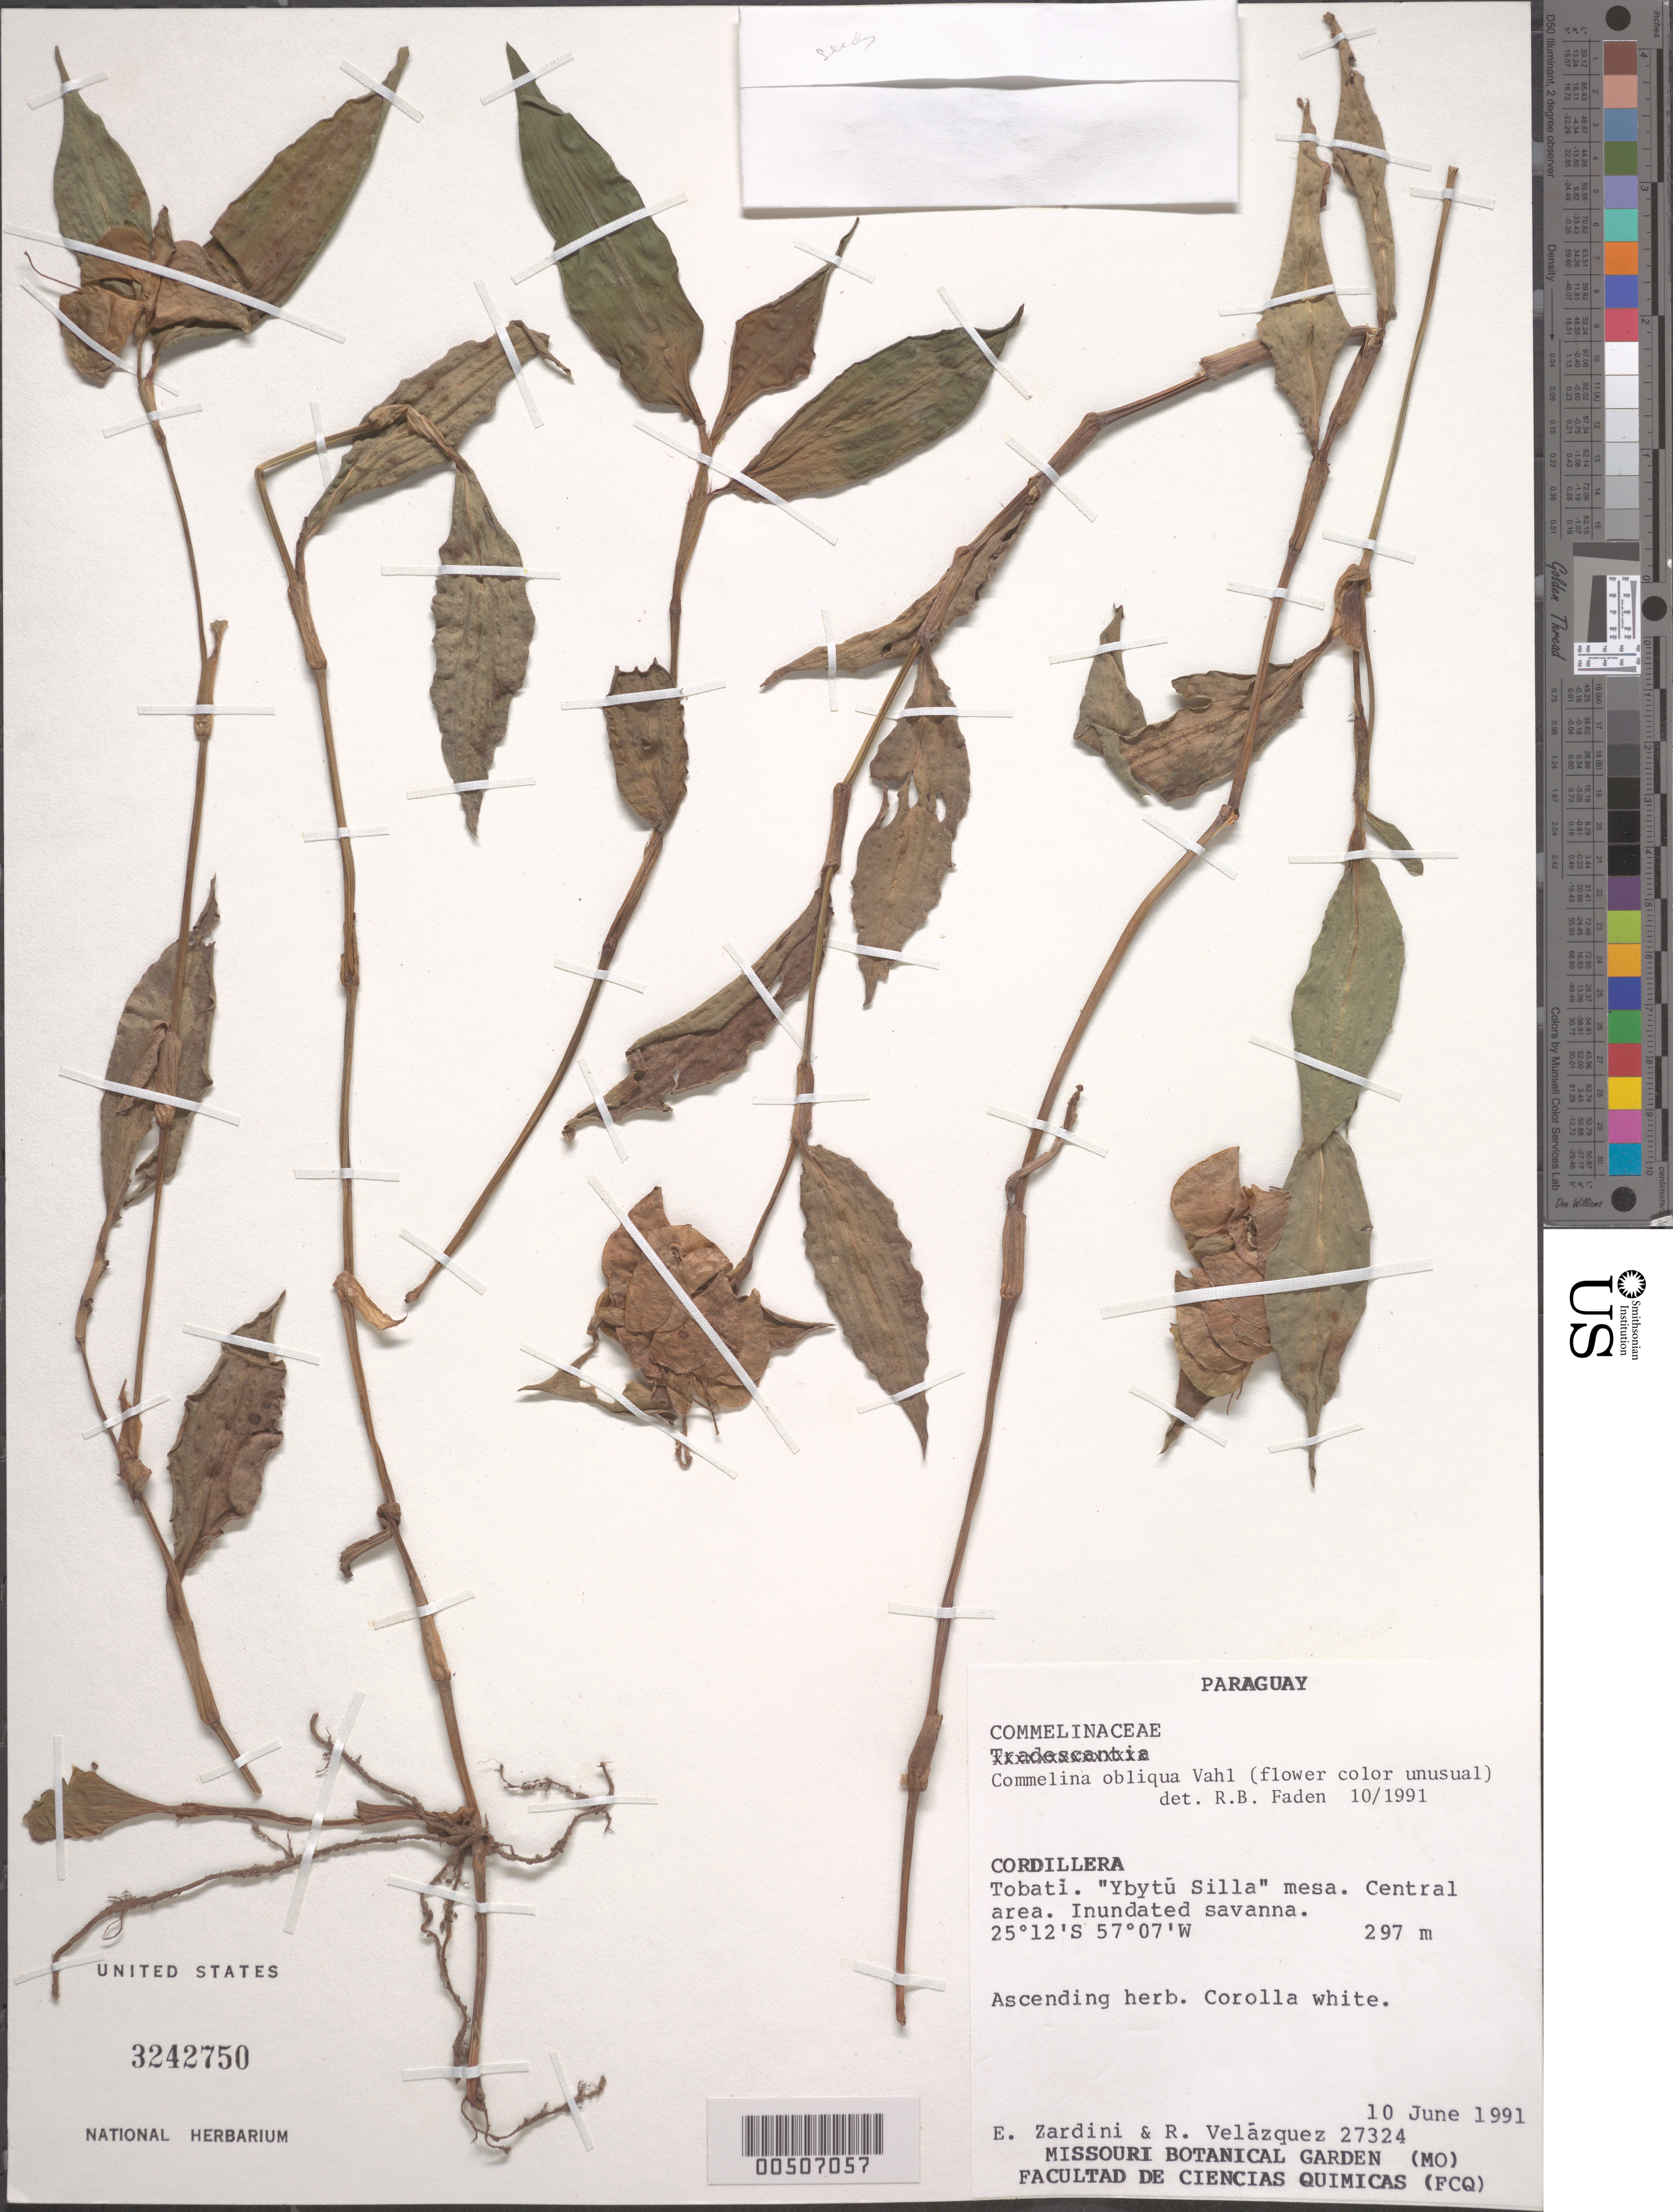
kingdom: Plantae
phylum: Tracheophyta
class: Liliopsida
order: Commelinales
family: Commelinaceae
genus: Commelina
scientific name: Commelina obliqua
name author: Vahl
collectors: E. M. Zardini & R. Velasquez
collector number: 27324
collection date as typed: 10 Jun 1991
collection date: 1991-06-10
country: Paraguay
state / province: Cordillera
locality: Tobati, Ybytu Silla Mesa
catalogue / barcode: US 3242750